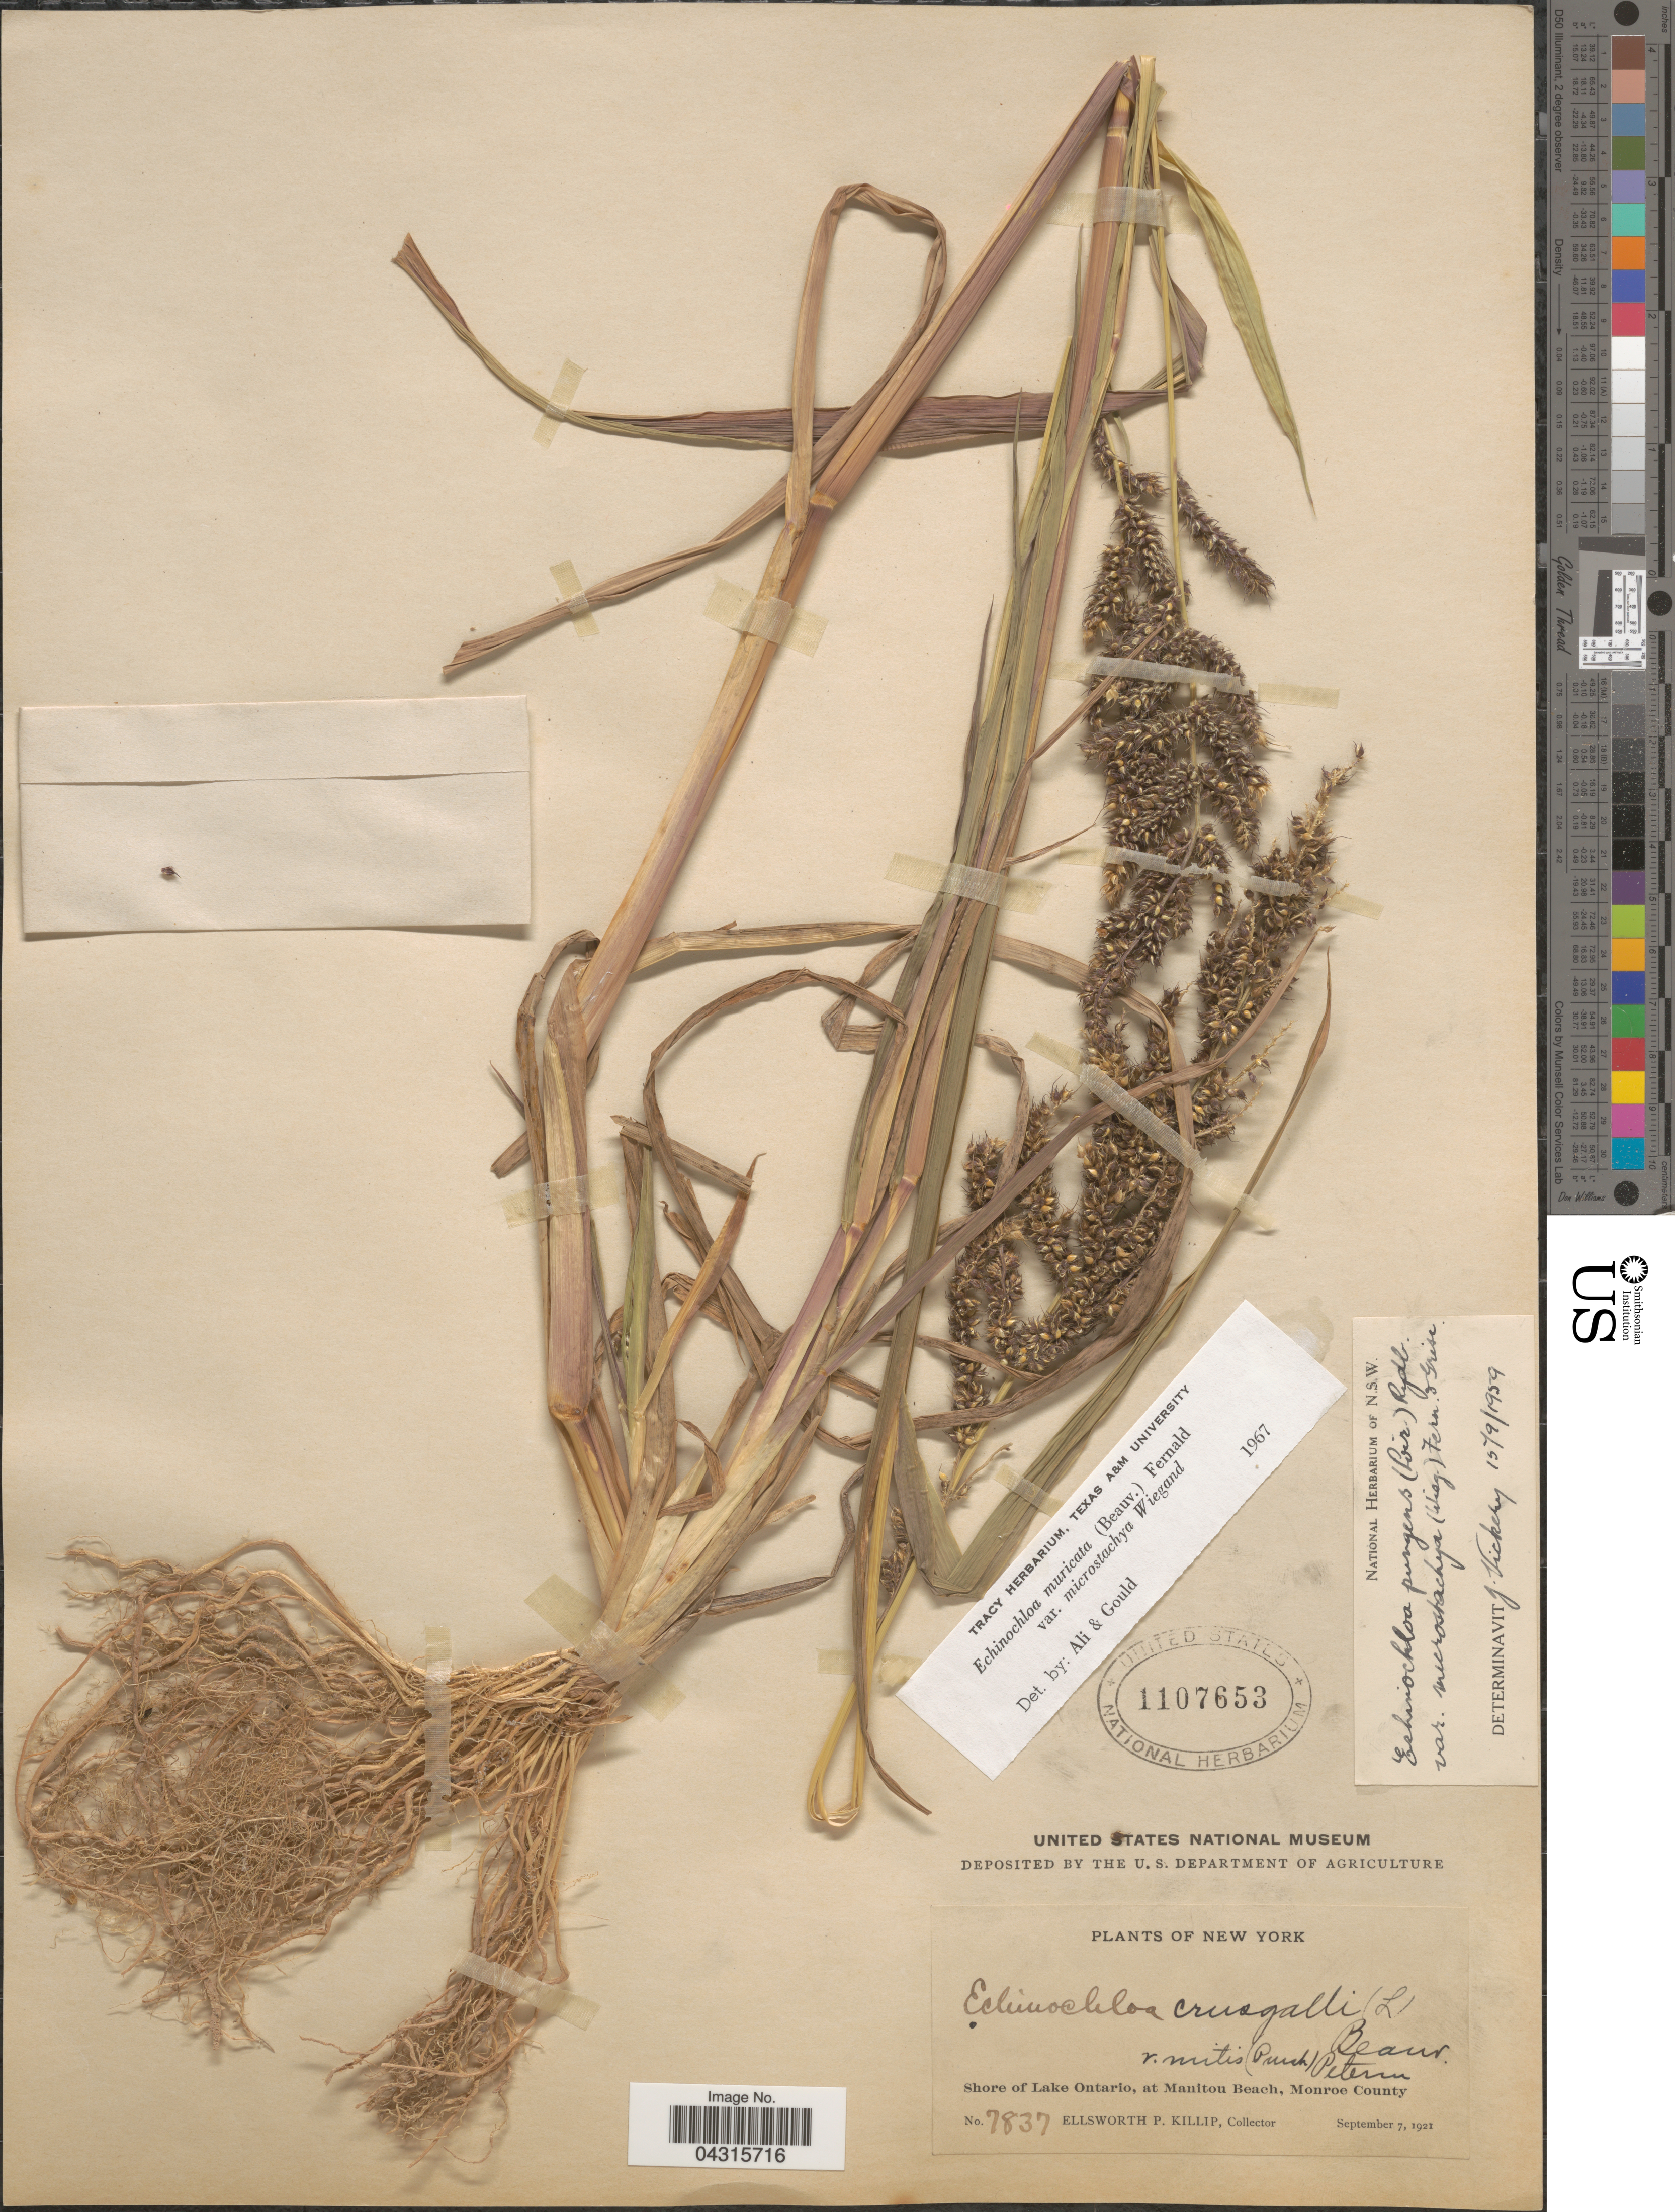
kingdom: Plantae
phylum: Tracheophyta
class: Liliopsida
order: Poales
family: Poaceae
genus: Echinochloa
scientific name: Echinochloa muricata var. microstachya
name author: Wiegand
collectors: E. P. Killip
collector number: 7837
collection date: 1921-09-07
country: United States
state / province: New York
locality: Shore of Lake Ontario, at Manitou Beach, Monroe County.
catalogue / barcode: US 1107653